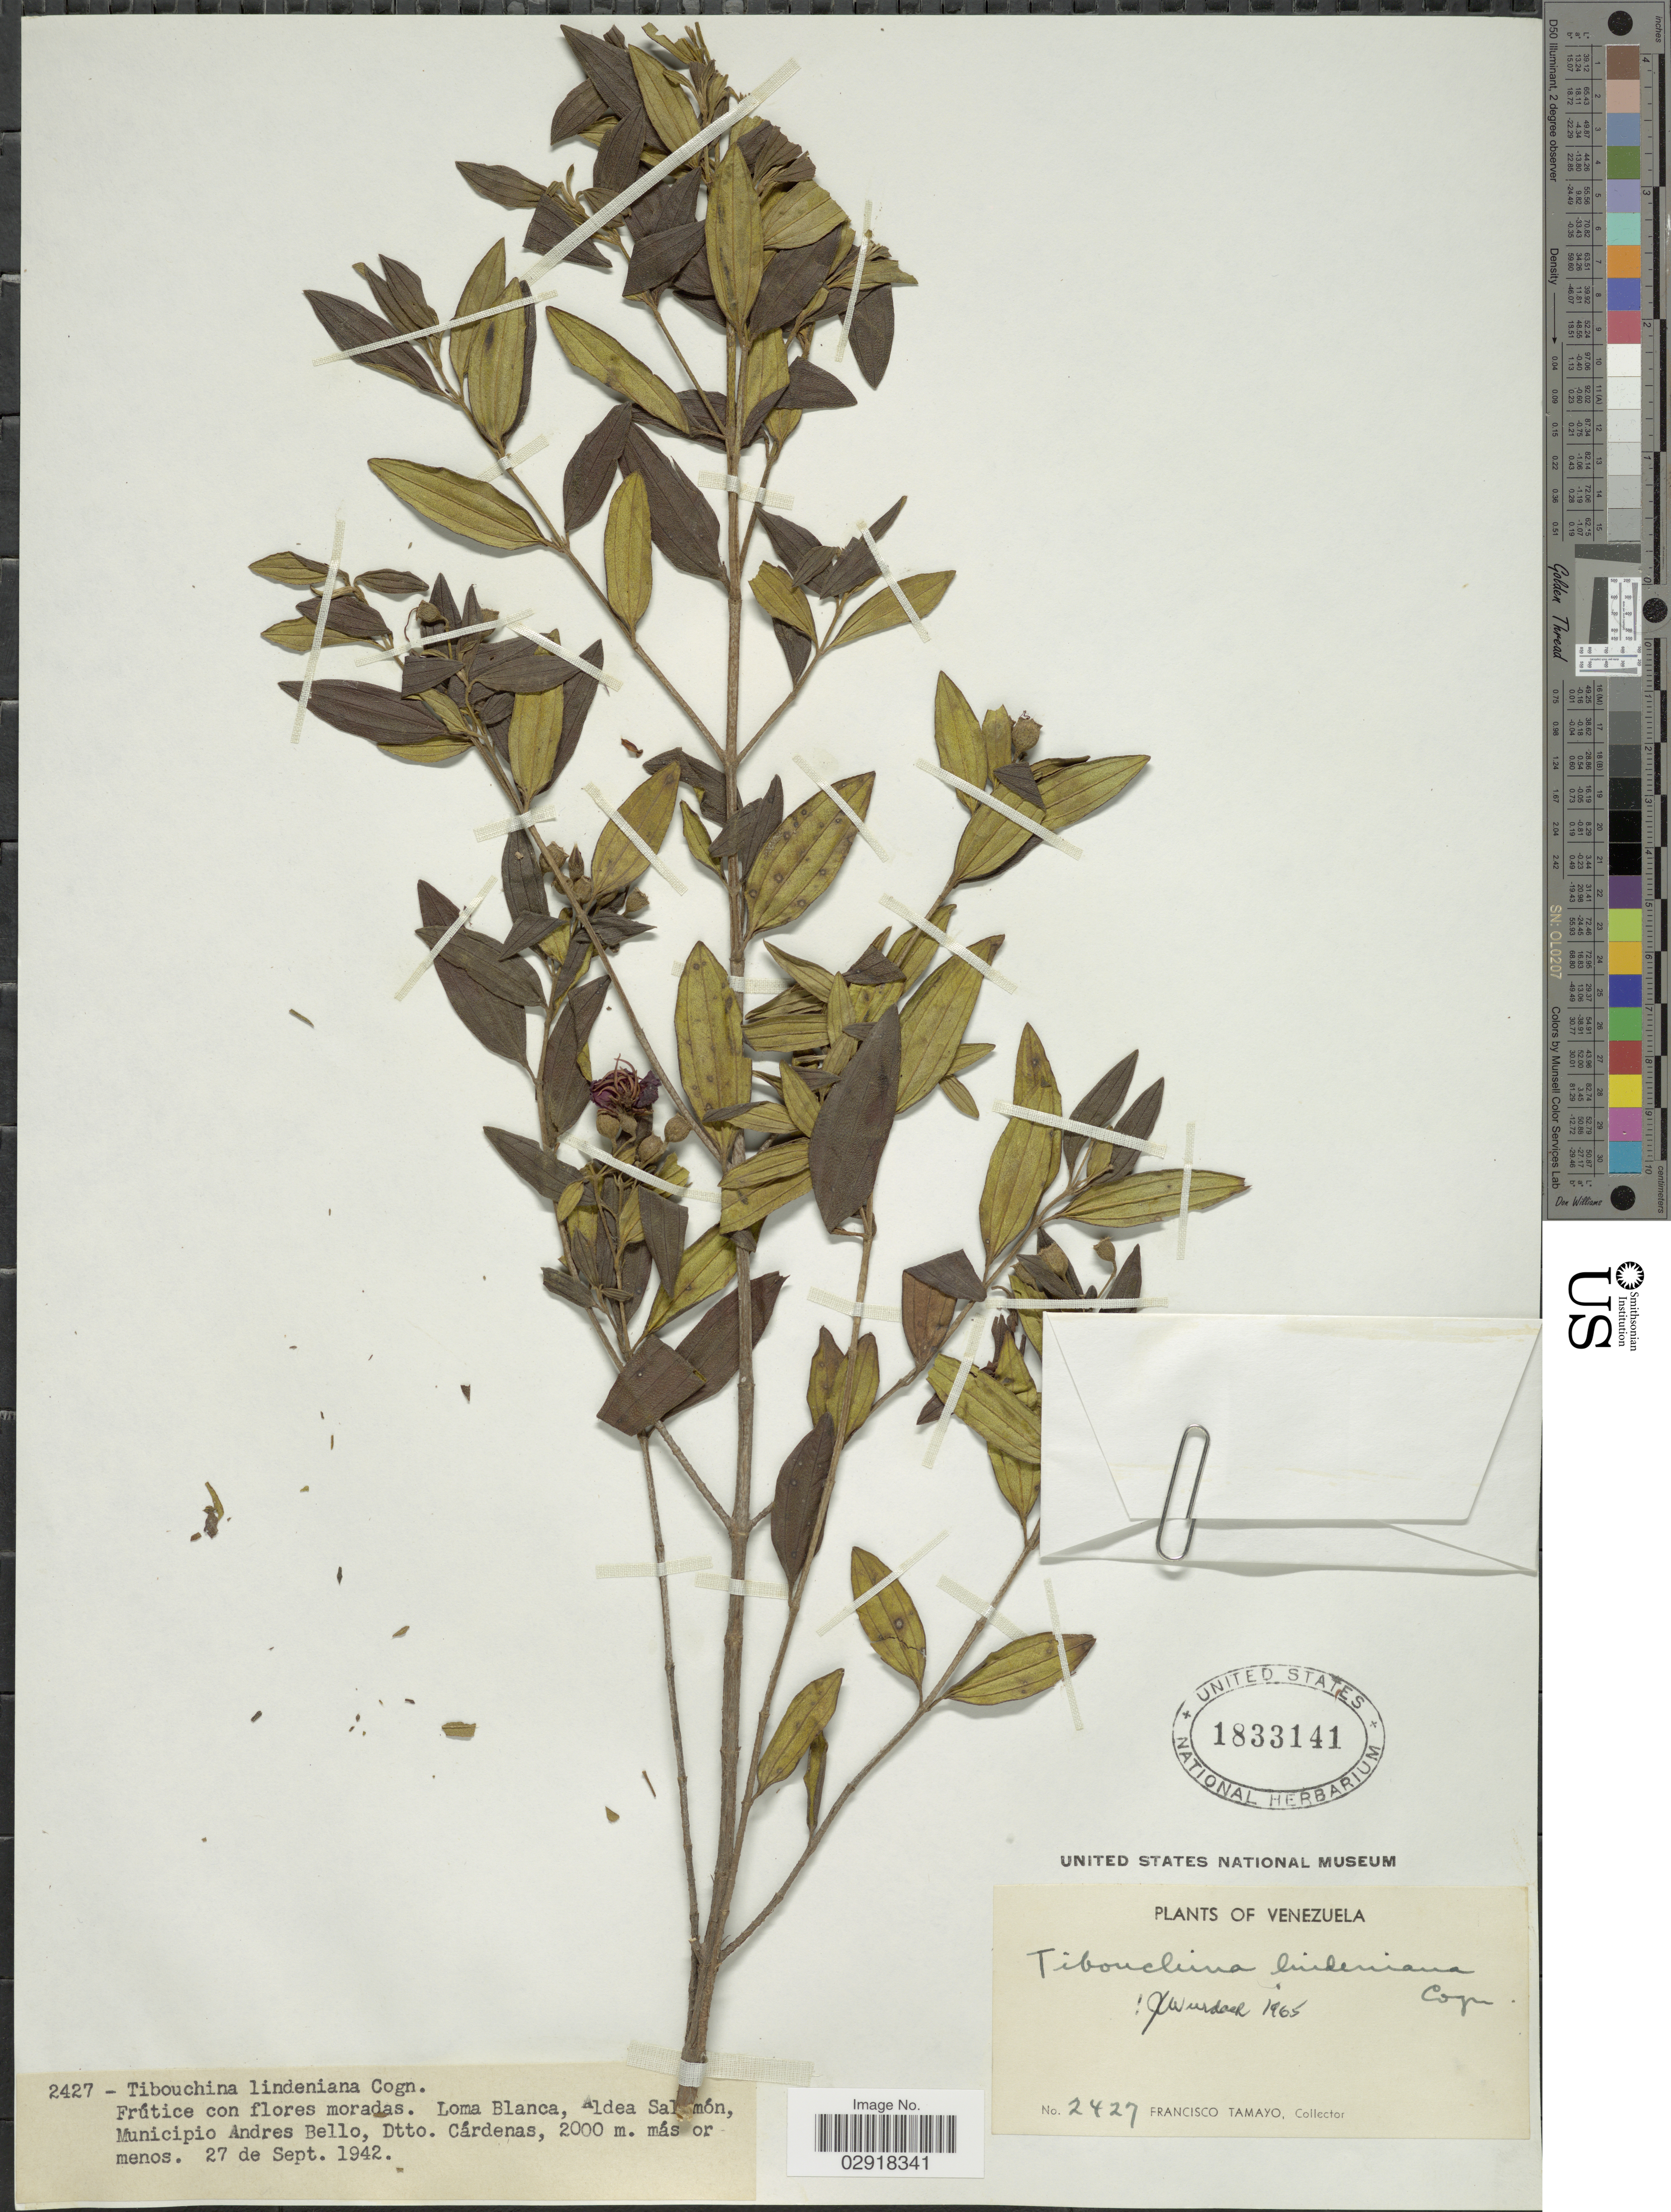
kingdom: Plantae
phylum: Tracheophyta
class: Magnoliopsida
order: Myrtales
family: Melastomataceae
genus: Pleroma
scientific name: Pleroma martiale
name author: (Cham.) Triana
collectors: F. Tamayo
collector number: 2427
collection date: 1942-09-27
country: Venezuela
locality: Loma Blanca, Aldea Salmón, Municipio Andres Bello, Dtto. Cárdenas.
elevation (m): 2000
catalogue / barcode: US 1833141